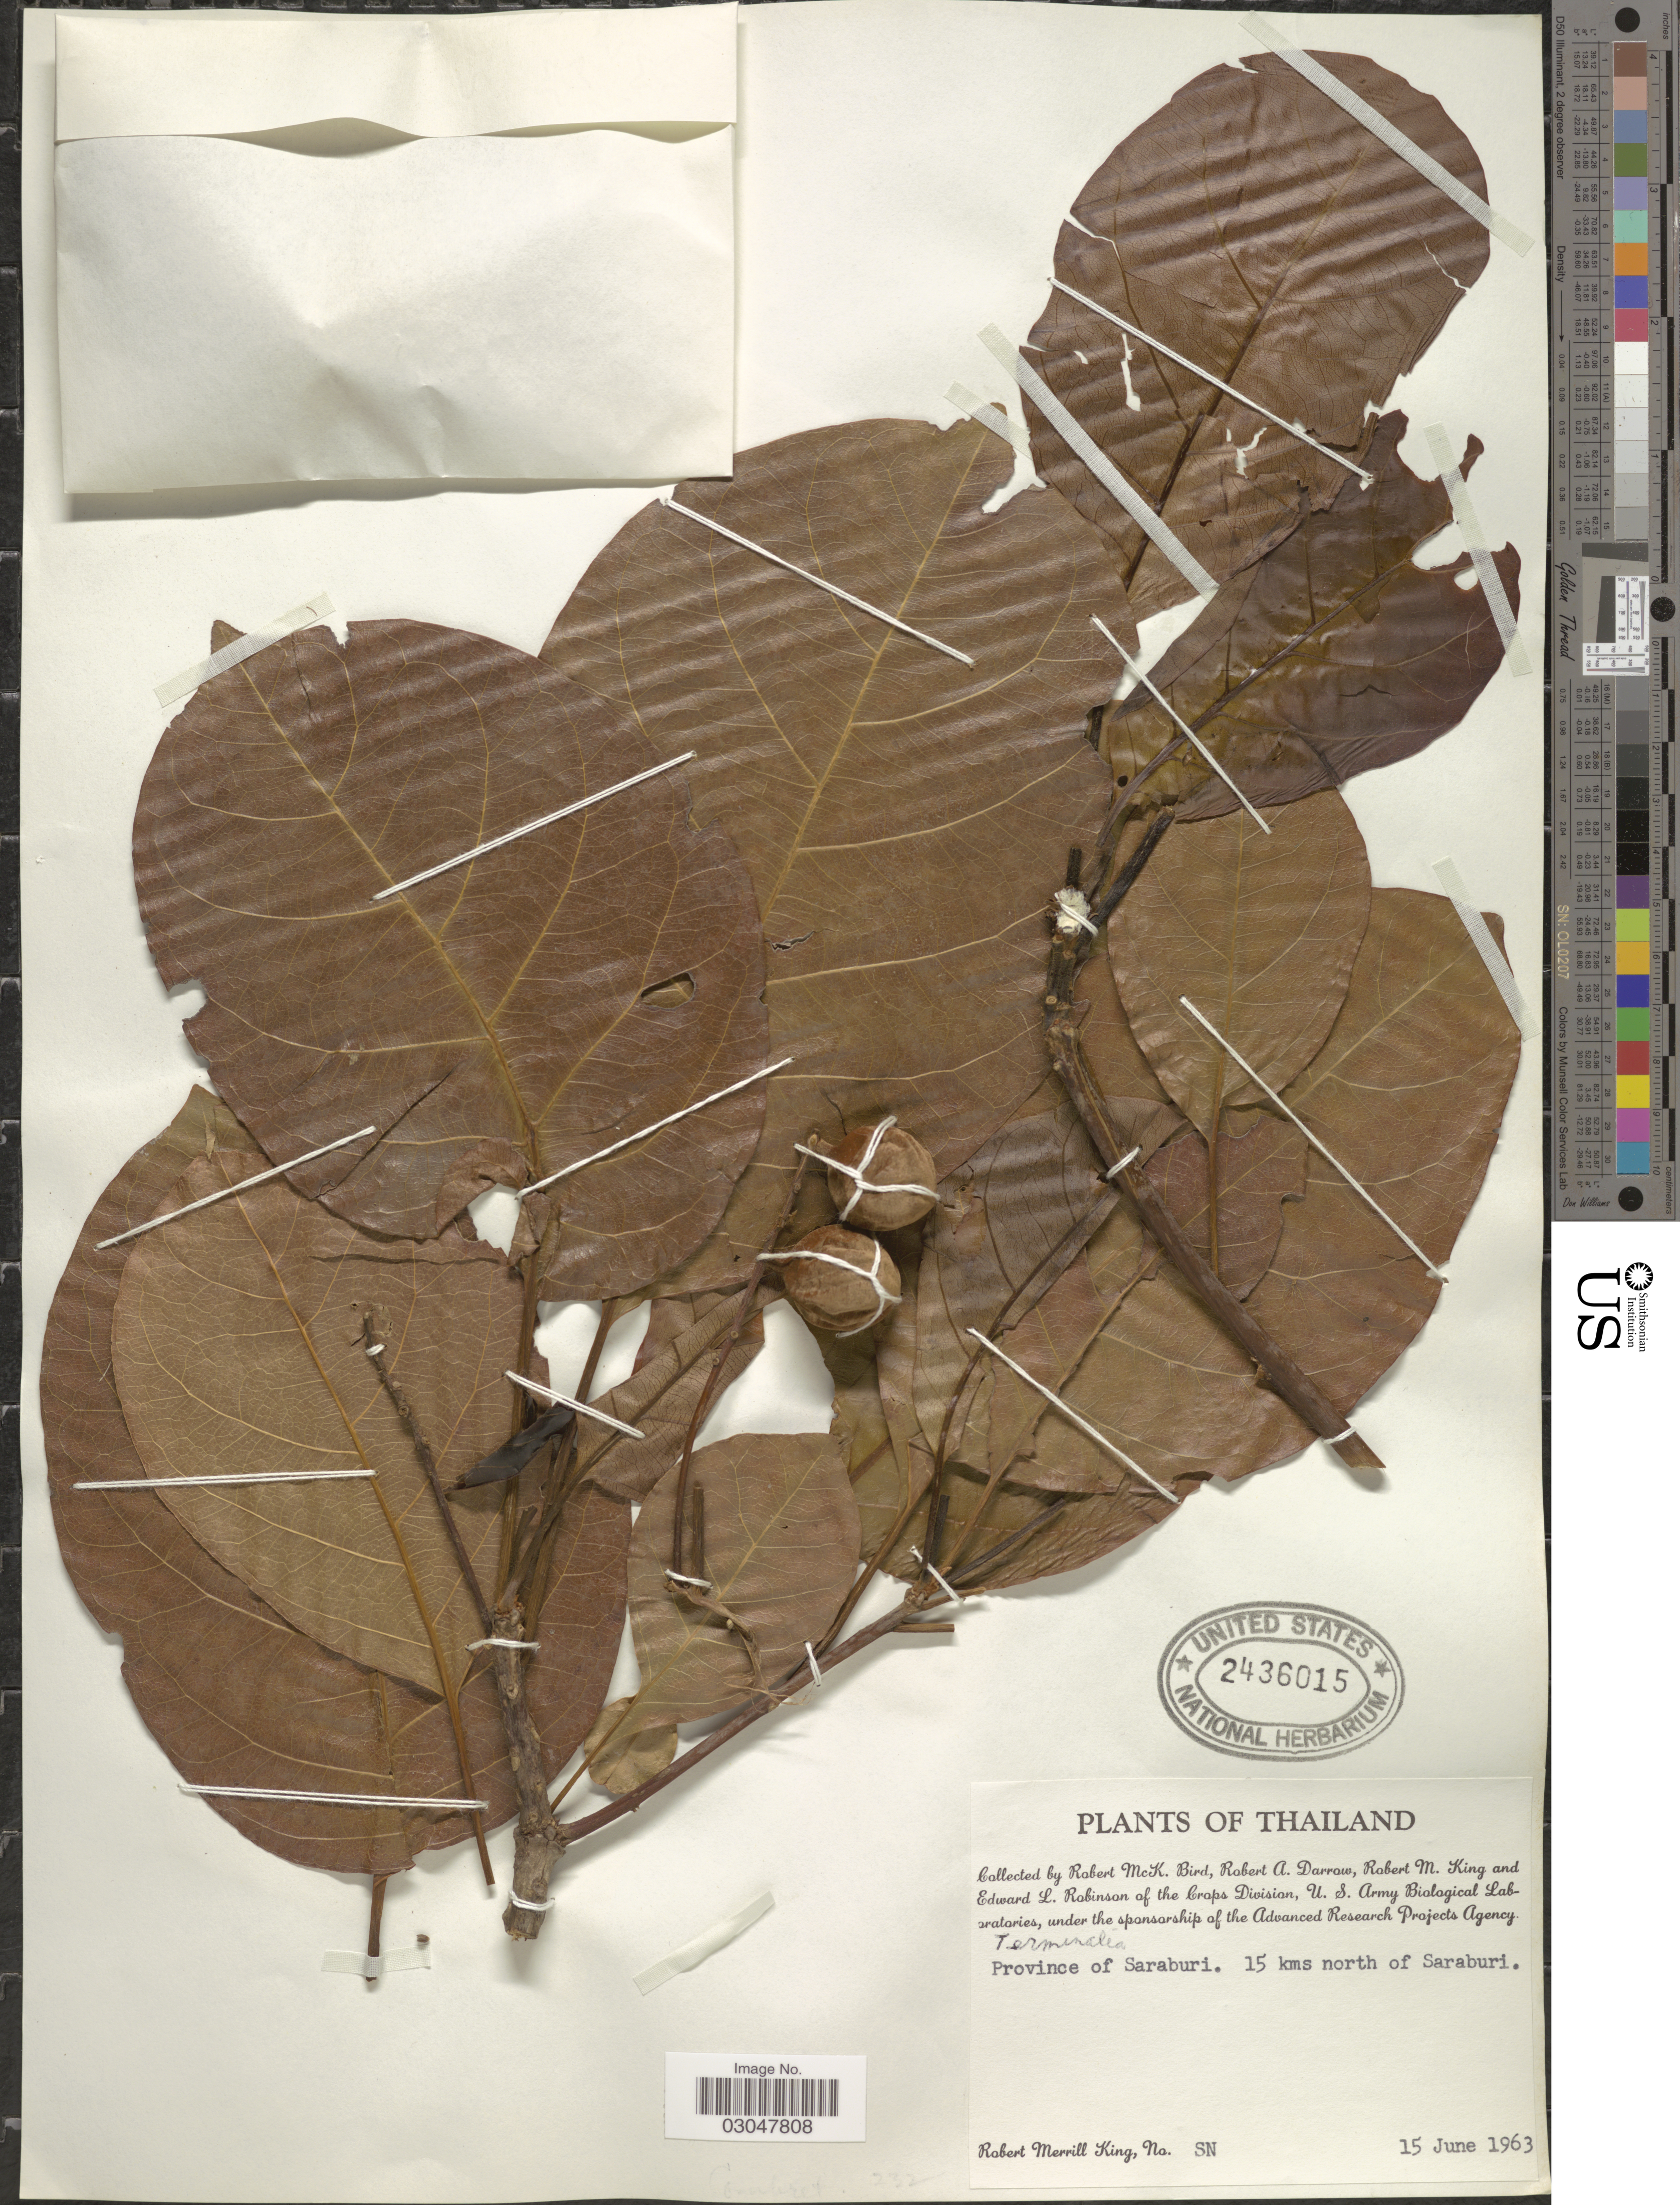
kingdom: Plantae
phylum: Tracheophyta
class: Magnoliopsida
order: Myrtales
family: Combretaceae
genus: Terminalia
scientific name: Terminalia sp.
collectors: R. M. King, R. M. Bird, R. A. Darrow & E. L. Robinson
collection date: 1963-06-15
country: Thailand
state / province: Saraburi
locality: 15 kms north of Saraburi.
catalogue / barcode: US 2436015